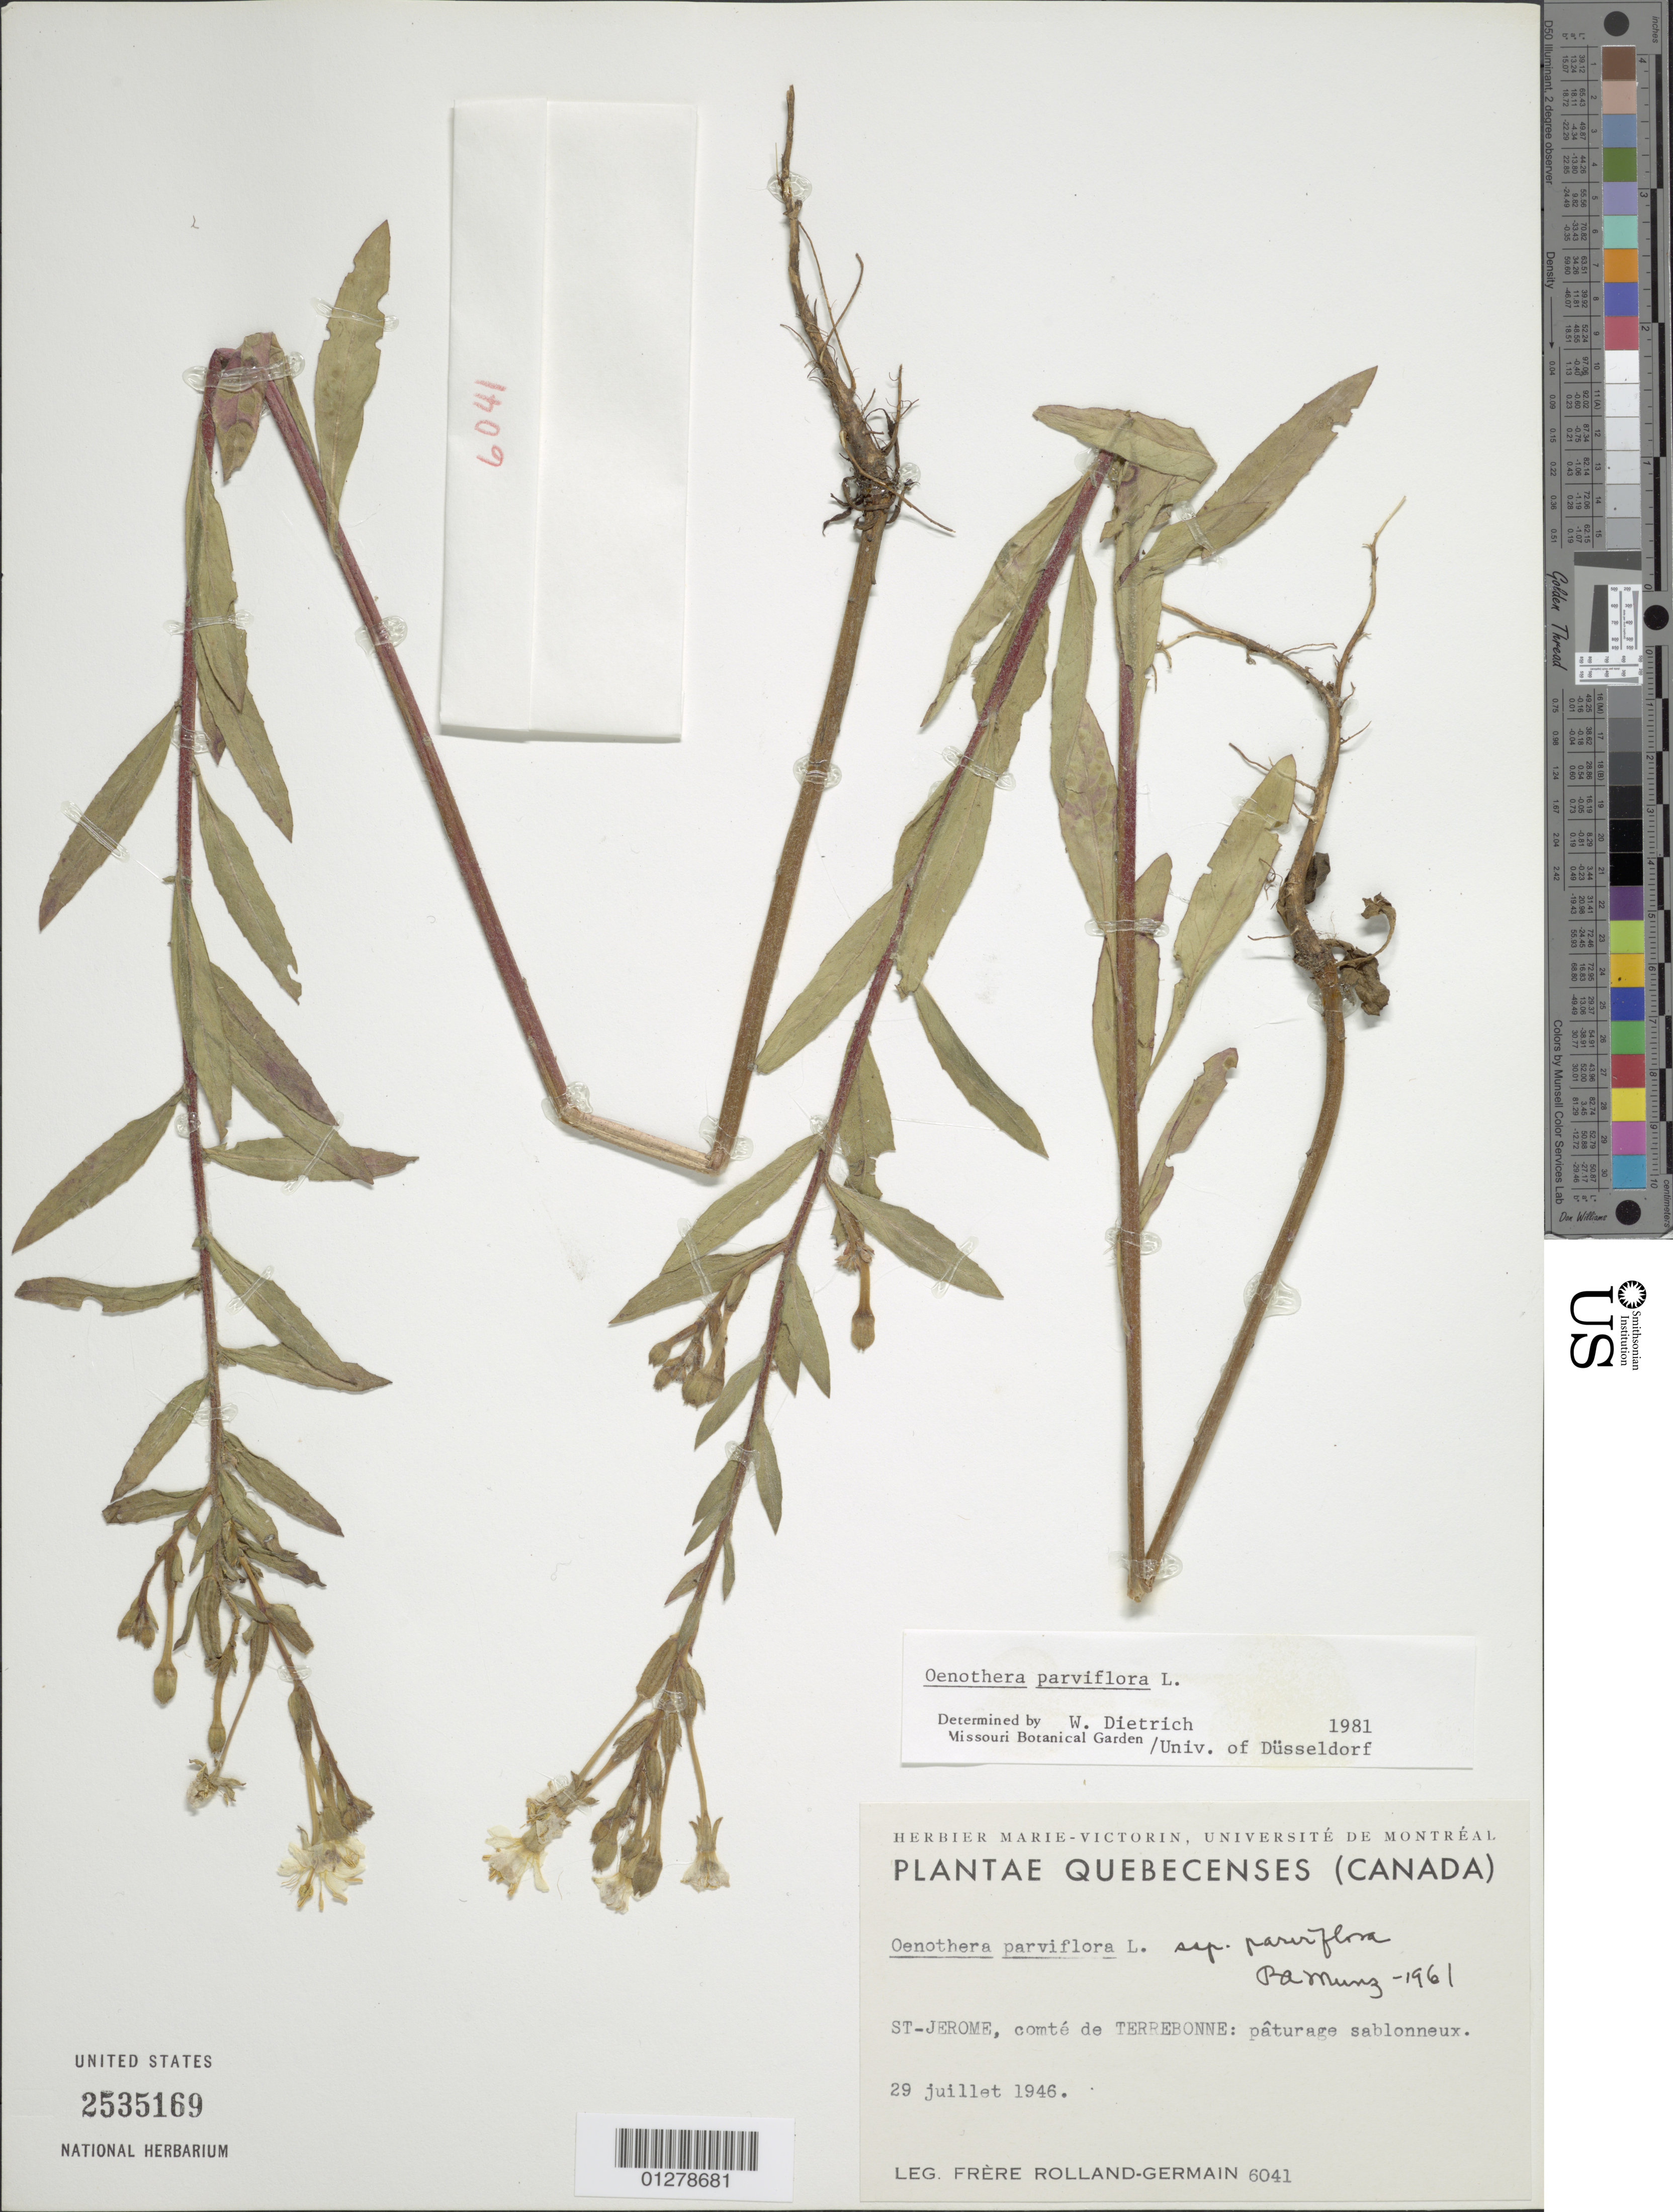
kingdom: Plantae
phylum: Tracheophyta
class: Magnoliopsida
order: Myrtales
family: Onagraceae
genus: Oenothera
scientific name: Oenothera parviflora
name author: L.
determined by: Dietrich, W.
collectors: Rolland-Germain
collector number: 6041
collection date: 1946-07-29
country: Canada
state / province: Quebec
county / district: Terrebonne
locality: St. Jerome.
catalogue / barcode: US 2535169